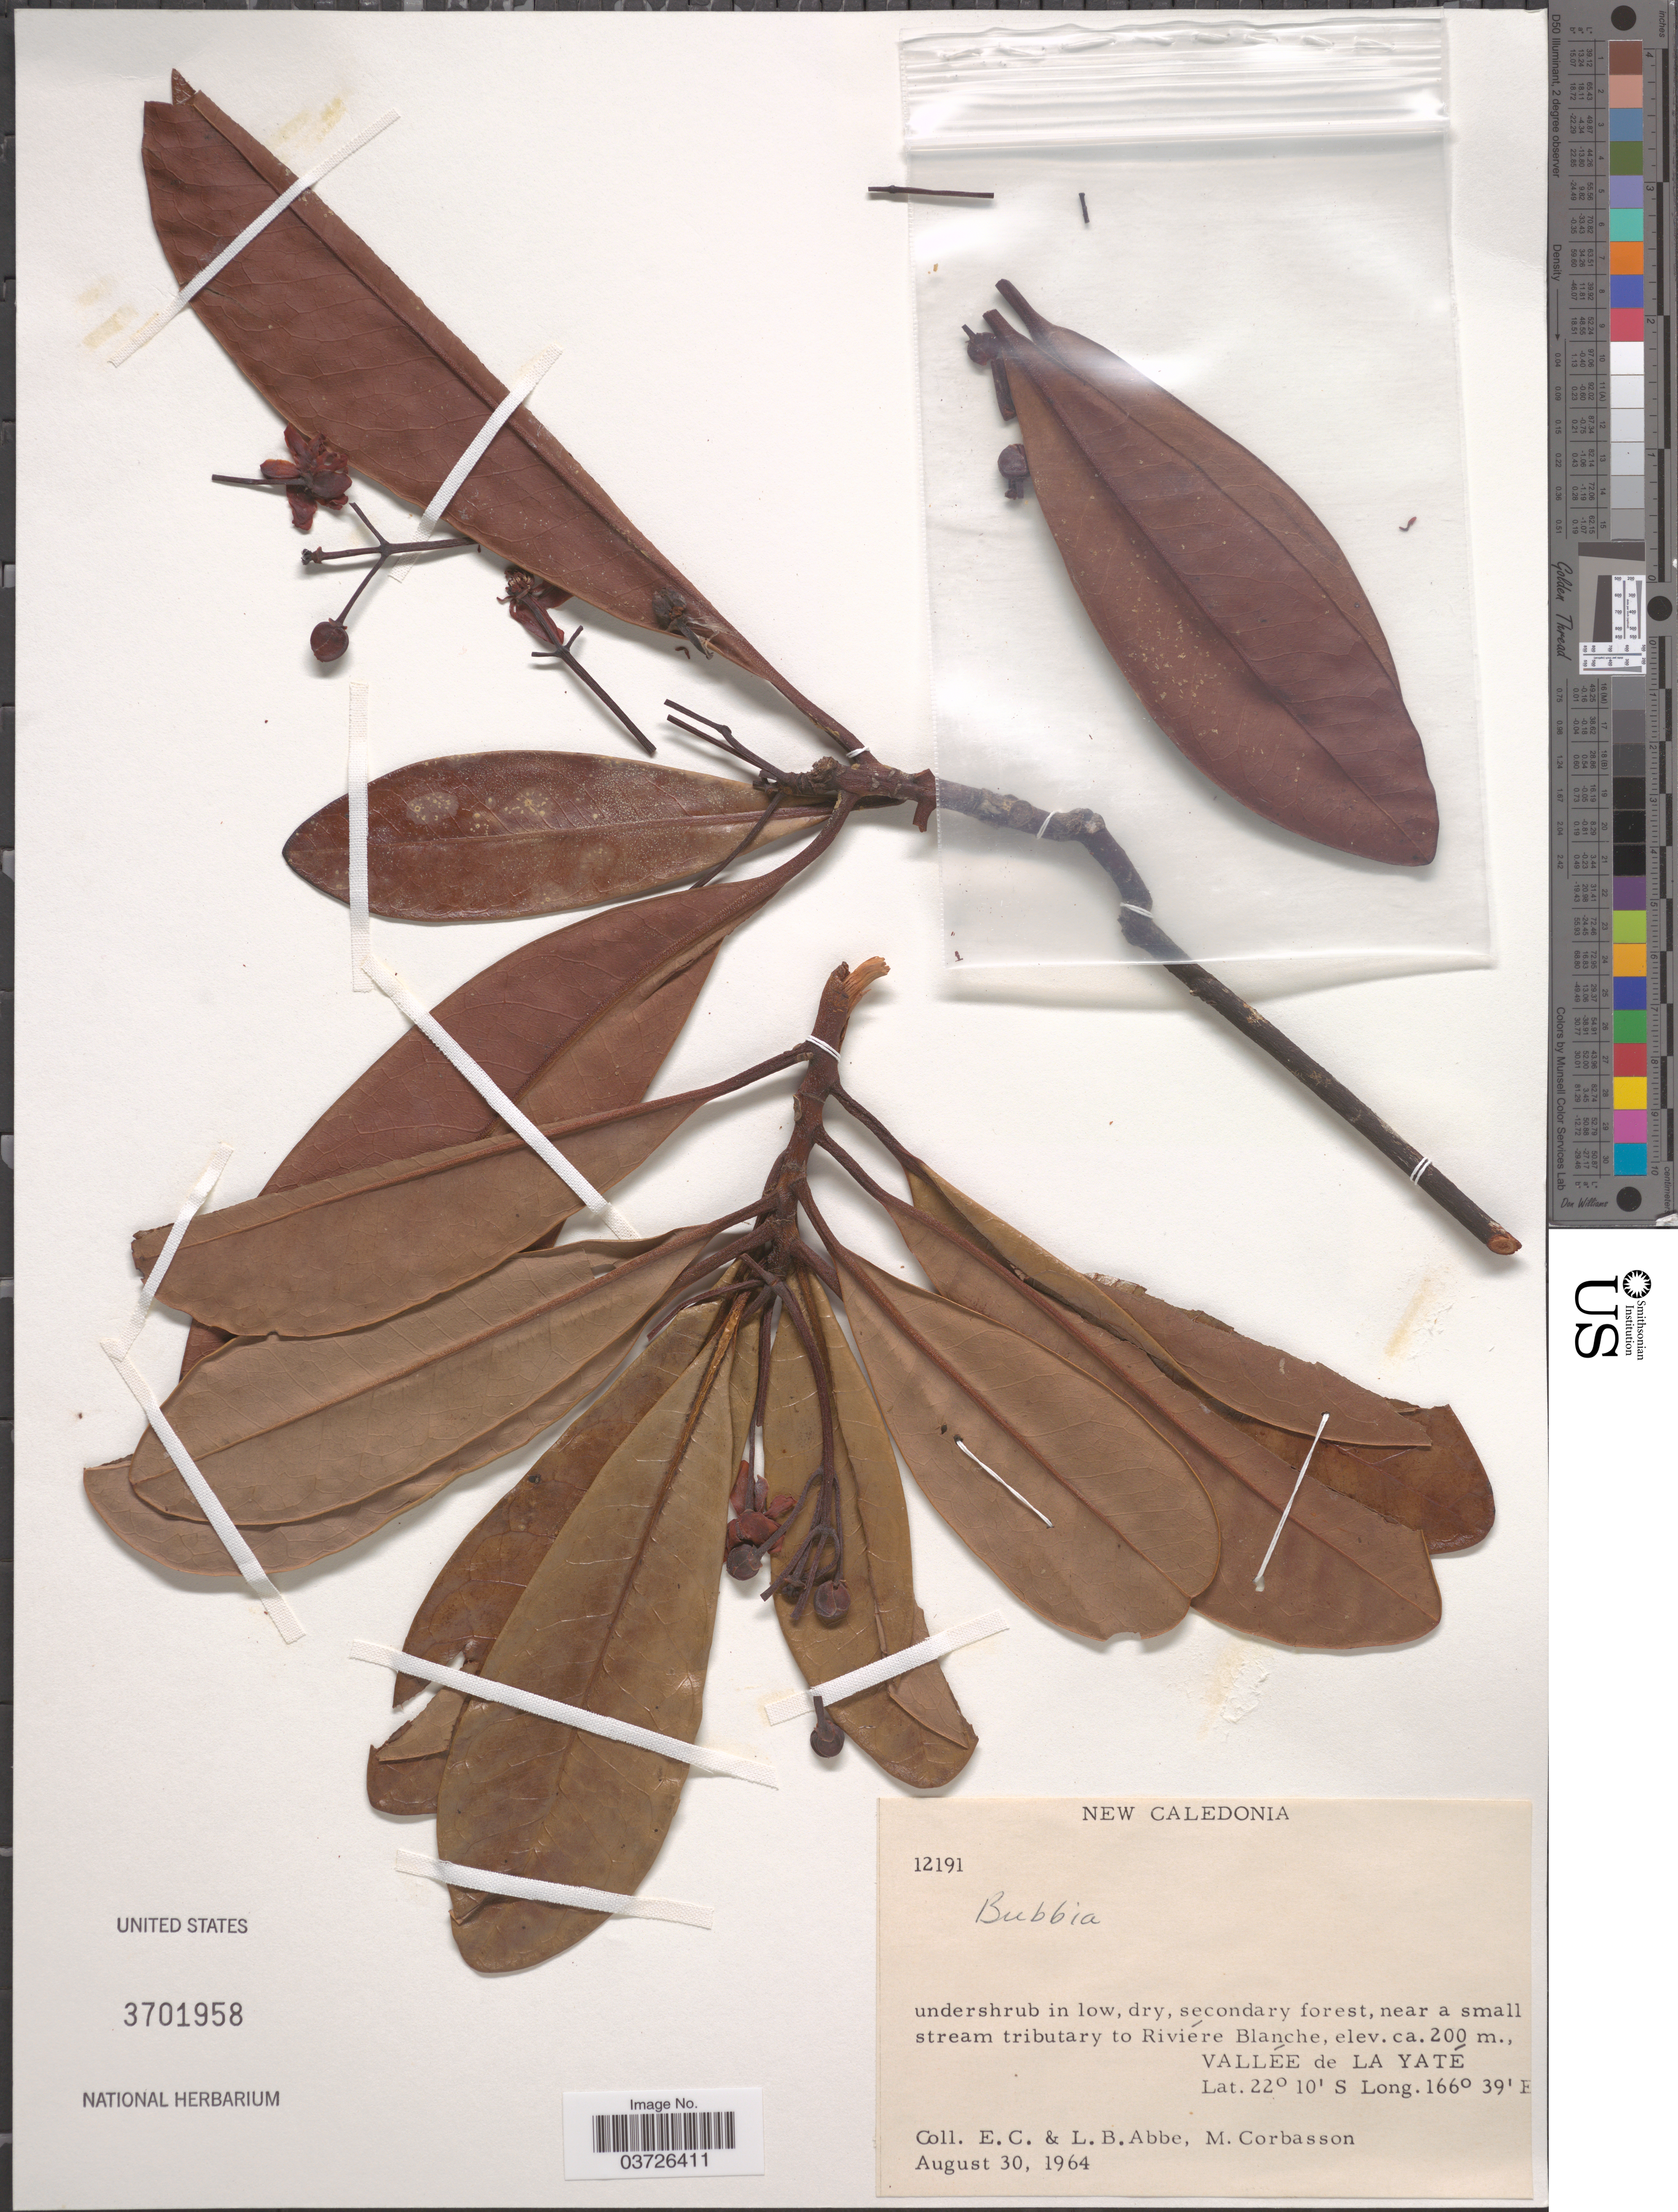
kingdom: Plantae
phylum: Tracheophyta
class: Magnoliopsida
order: Canellales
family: Winteraceae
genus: Zygogynum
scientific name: Zygogynum sp.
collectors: E. C. Abbe, L. B. Abbe & M. Corbasson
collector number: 12191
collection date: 1964-08-30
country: New Caledonia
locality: Near a small stream tributary to Riviére Blanche. Vallée de La Yaté.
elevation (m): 200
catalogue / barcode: US 3701958